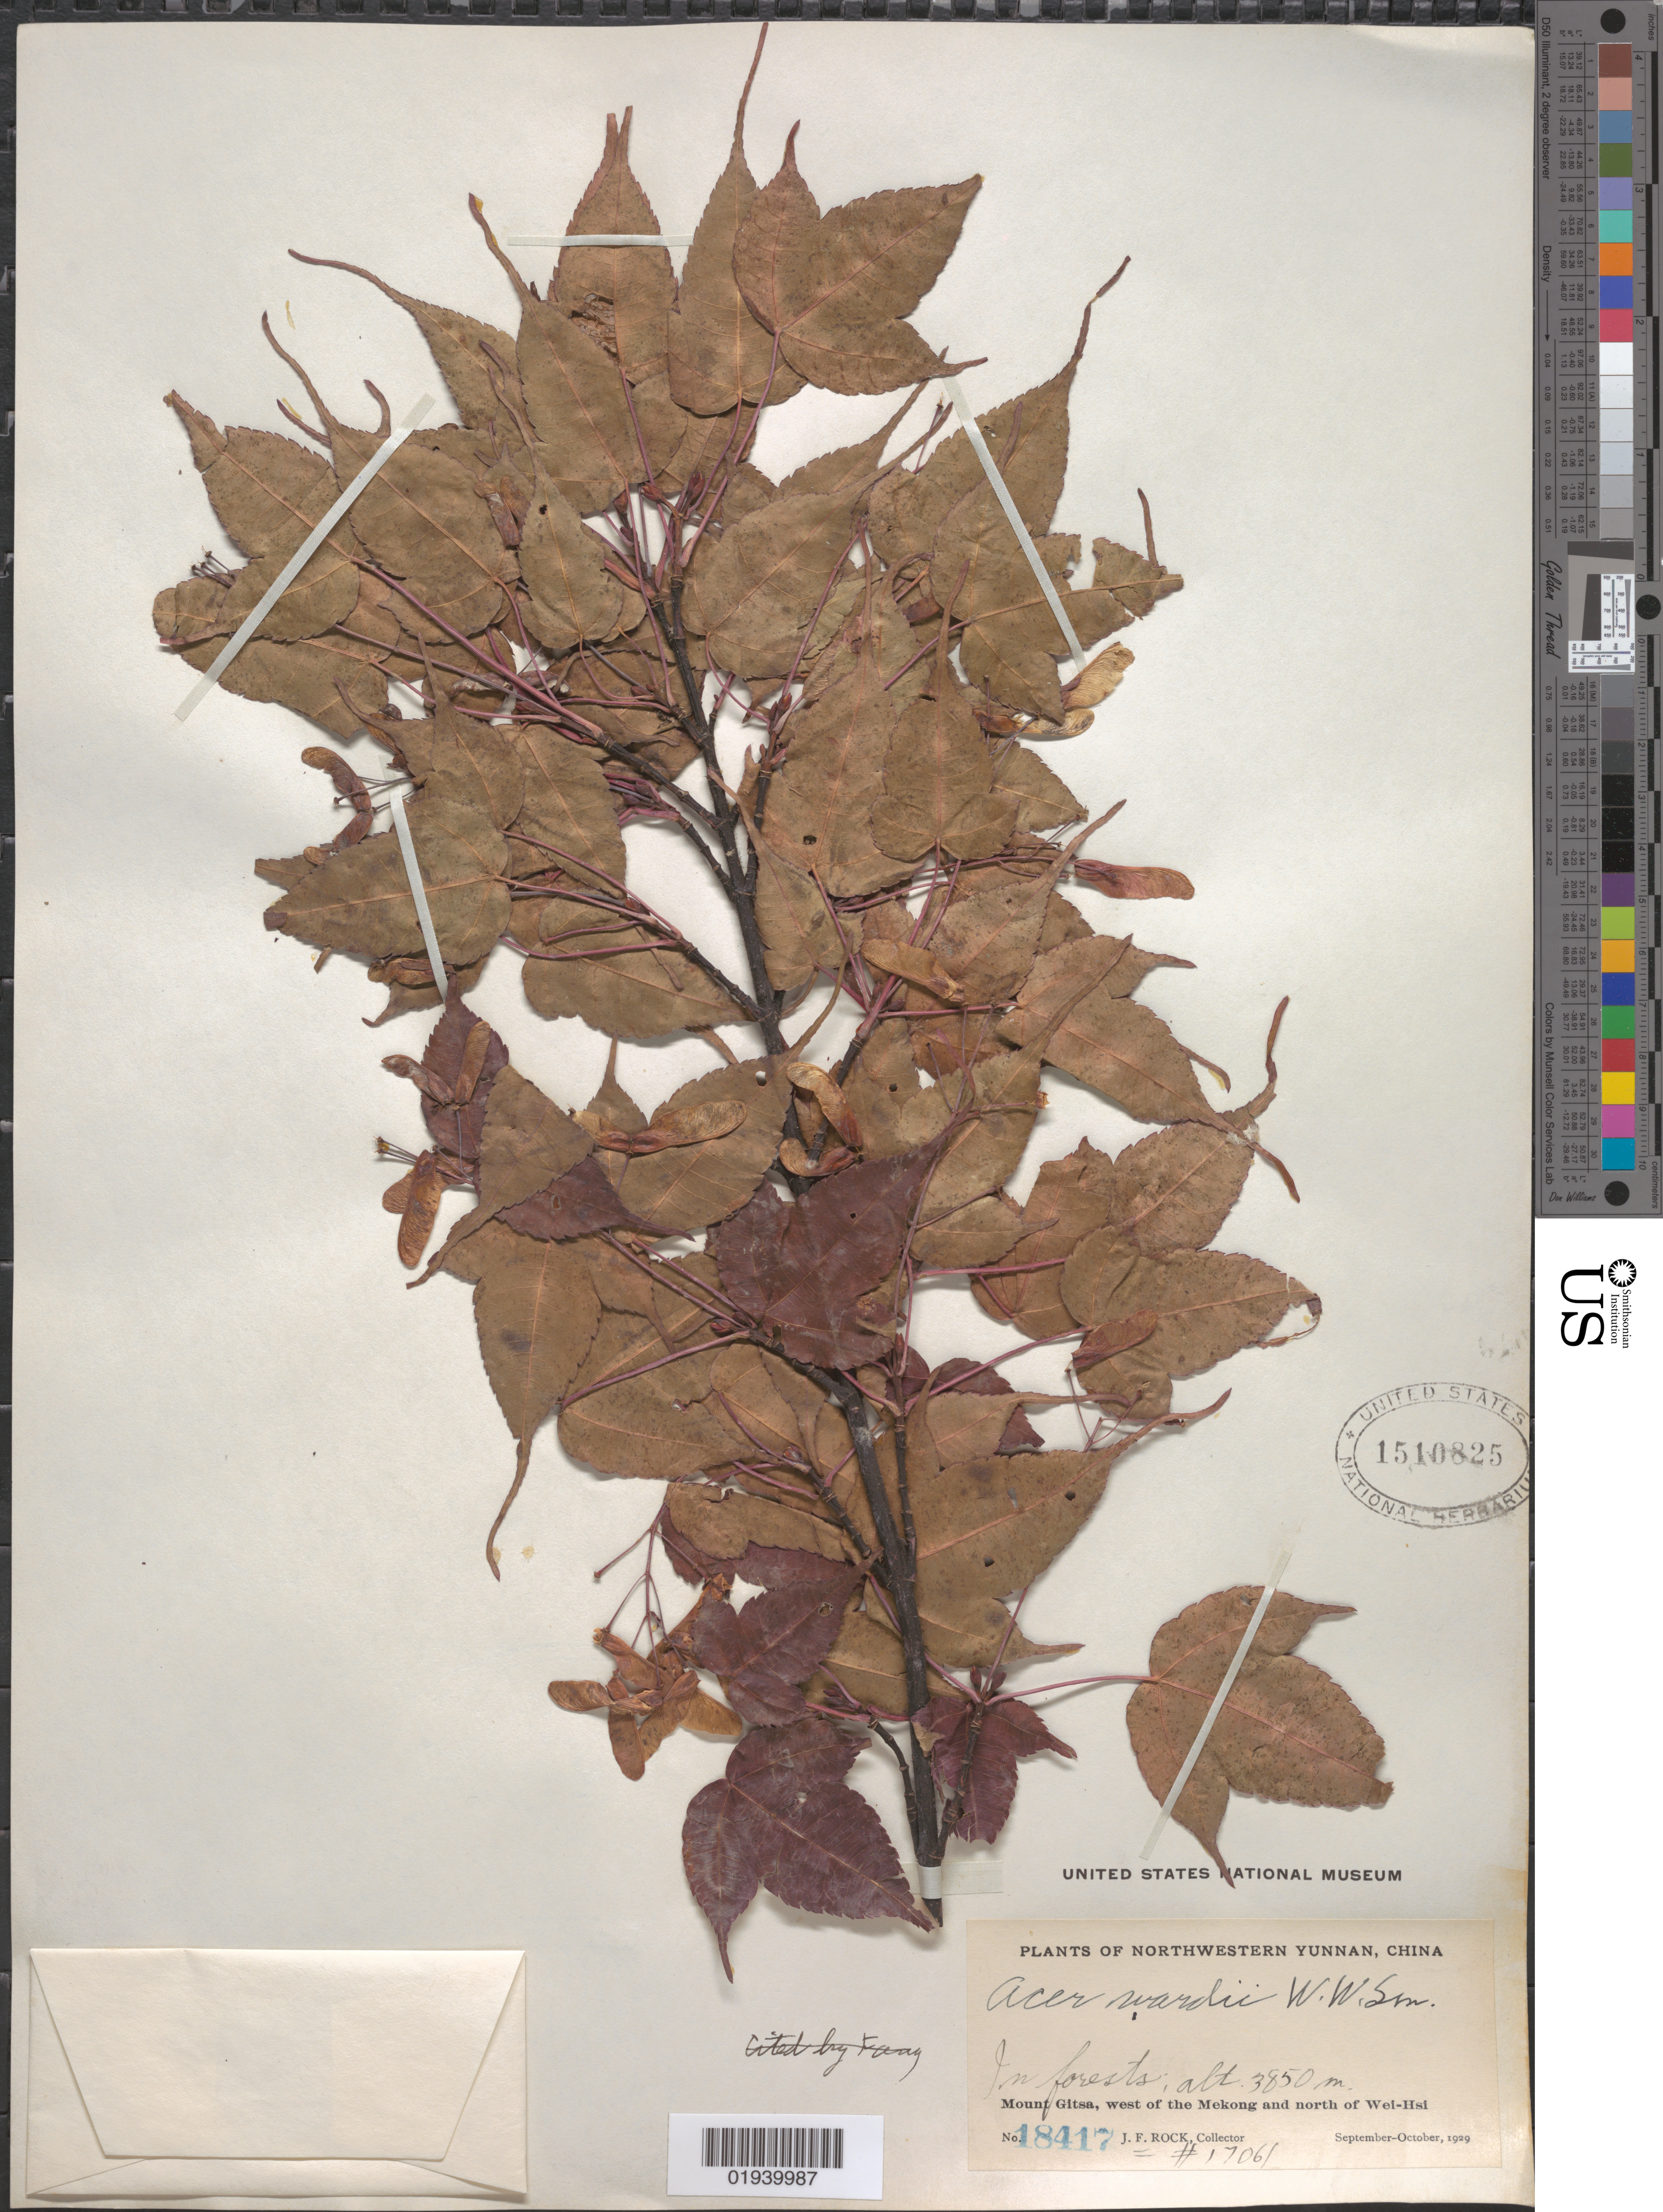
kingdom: Plantae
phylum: Tracheophyta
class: Magnoliopsida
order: Sapindales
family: Sapindaceae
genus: Acer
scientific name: Acer wardii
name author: W.W. Sm.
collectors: J. F. Rock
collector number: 18417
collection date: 1929-09/1929-10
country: China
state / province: Yunnan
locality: Mount Gitsa, west of the Mekong and north of Wei-Hsi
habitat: In forests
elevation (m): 3850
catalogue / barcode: US 1510825